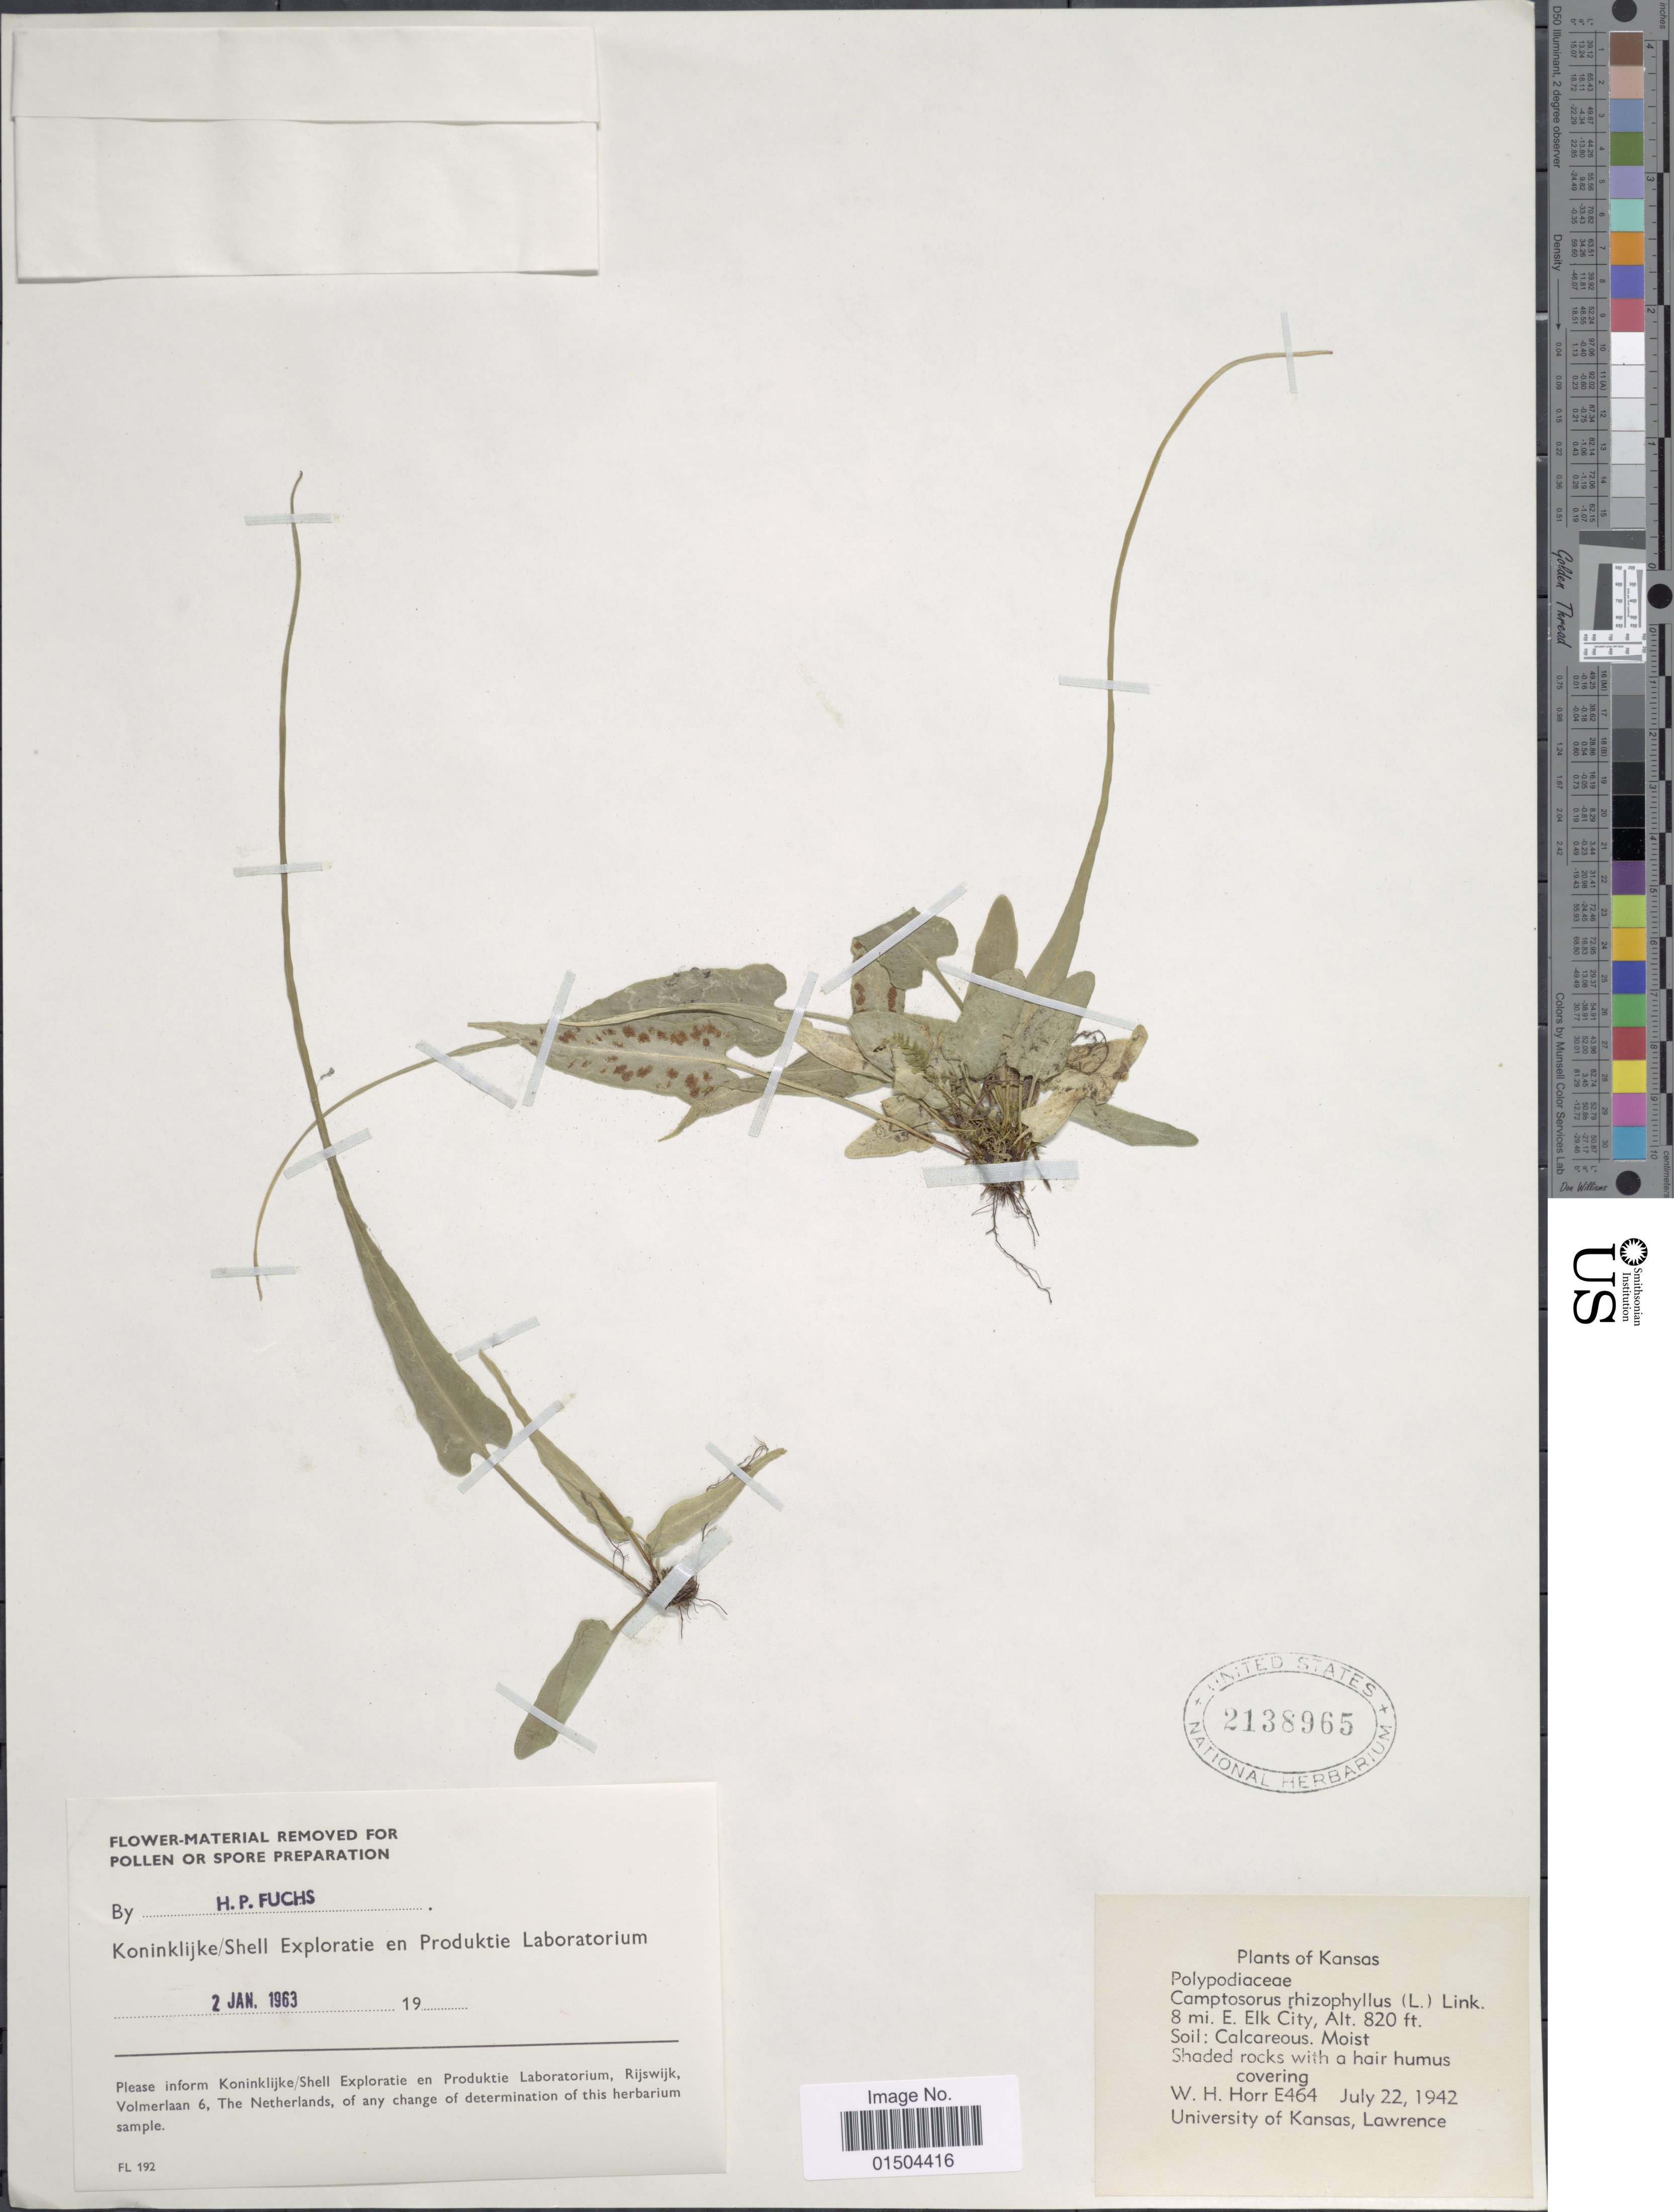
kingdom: Plantae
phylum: Tracheophyta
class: Polypodiopsida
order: Polypodiales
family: Aspleniaceae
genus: Asplenium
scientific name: Asplenium rhizophyllum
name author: L.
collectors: W. H. Horr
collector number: E464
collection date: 1942-07-22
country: United States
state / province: Kansas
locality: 8 mi. E. Elk City.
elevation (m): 250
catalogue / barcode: US 2138965